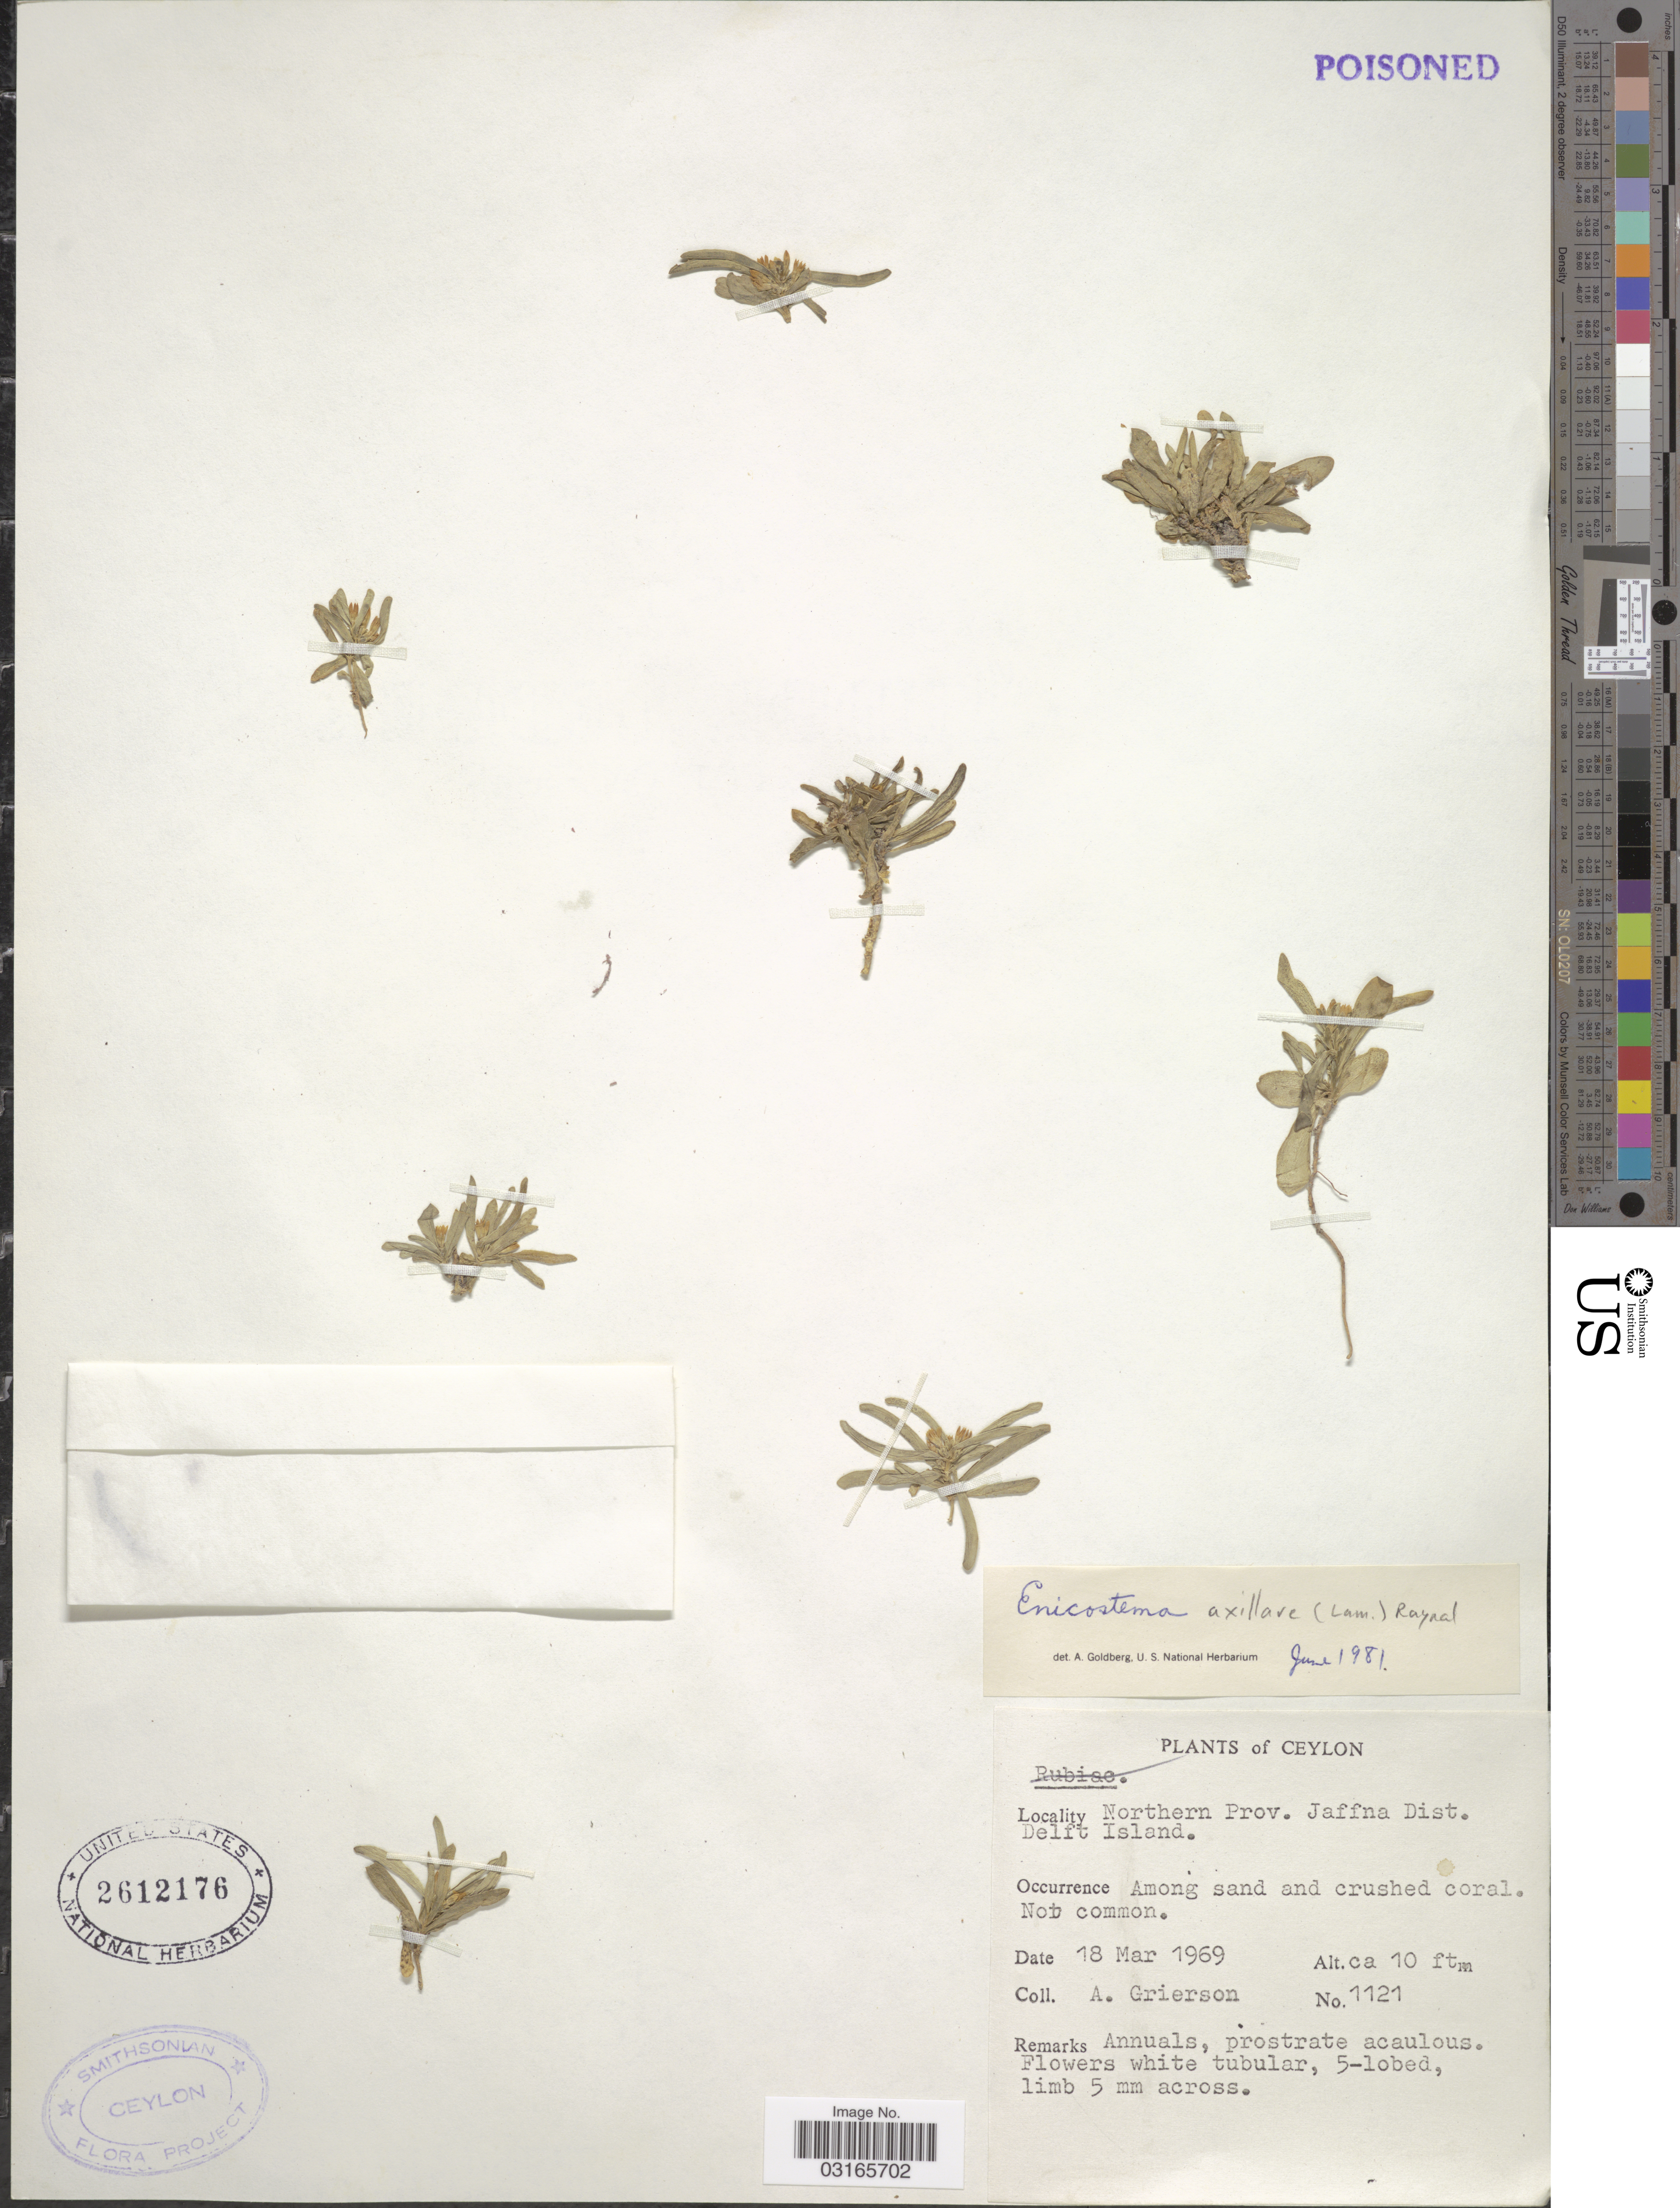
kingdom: Plantae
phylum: Tracheophyta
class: Magnoliopsida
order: Gentianales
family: Gentianaceae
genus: Enicostema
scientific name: Enicostema axillare subsp. axillare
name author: (Poir. ex Lam.) A. Raynal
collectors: A. Grierson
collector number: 1121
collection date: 1969-03-18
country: Sri Lanka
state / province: Northern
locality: Ceylon. Northern Prov. Jaffna Dist. Delft Island.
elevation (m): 3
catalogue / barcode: US 2612176